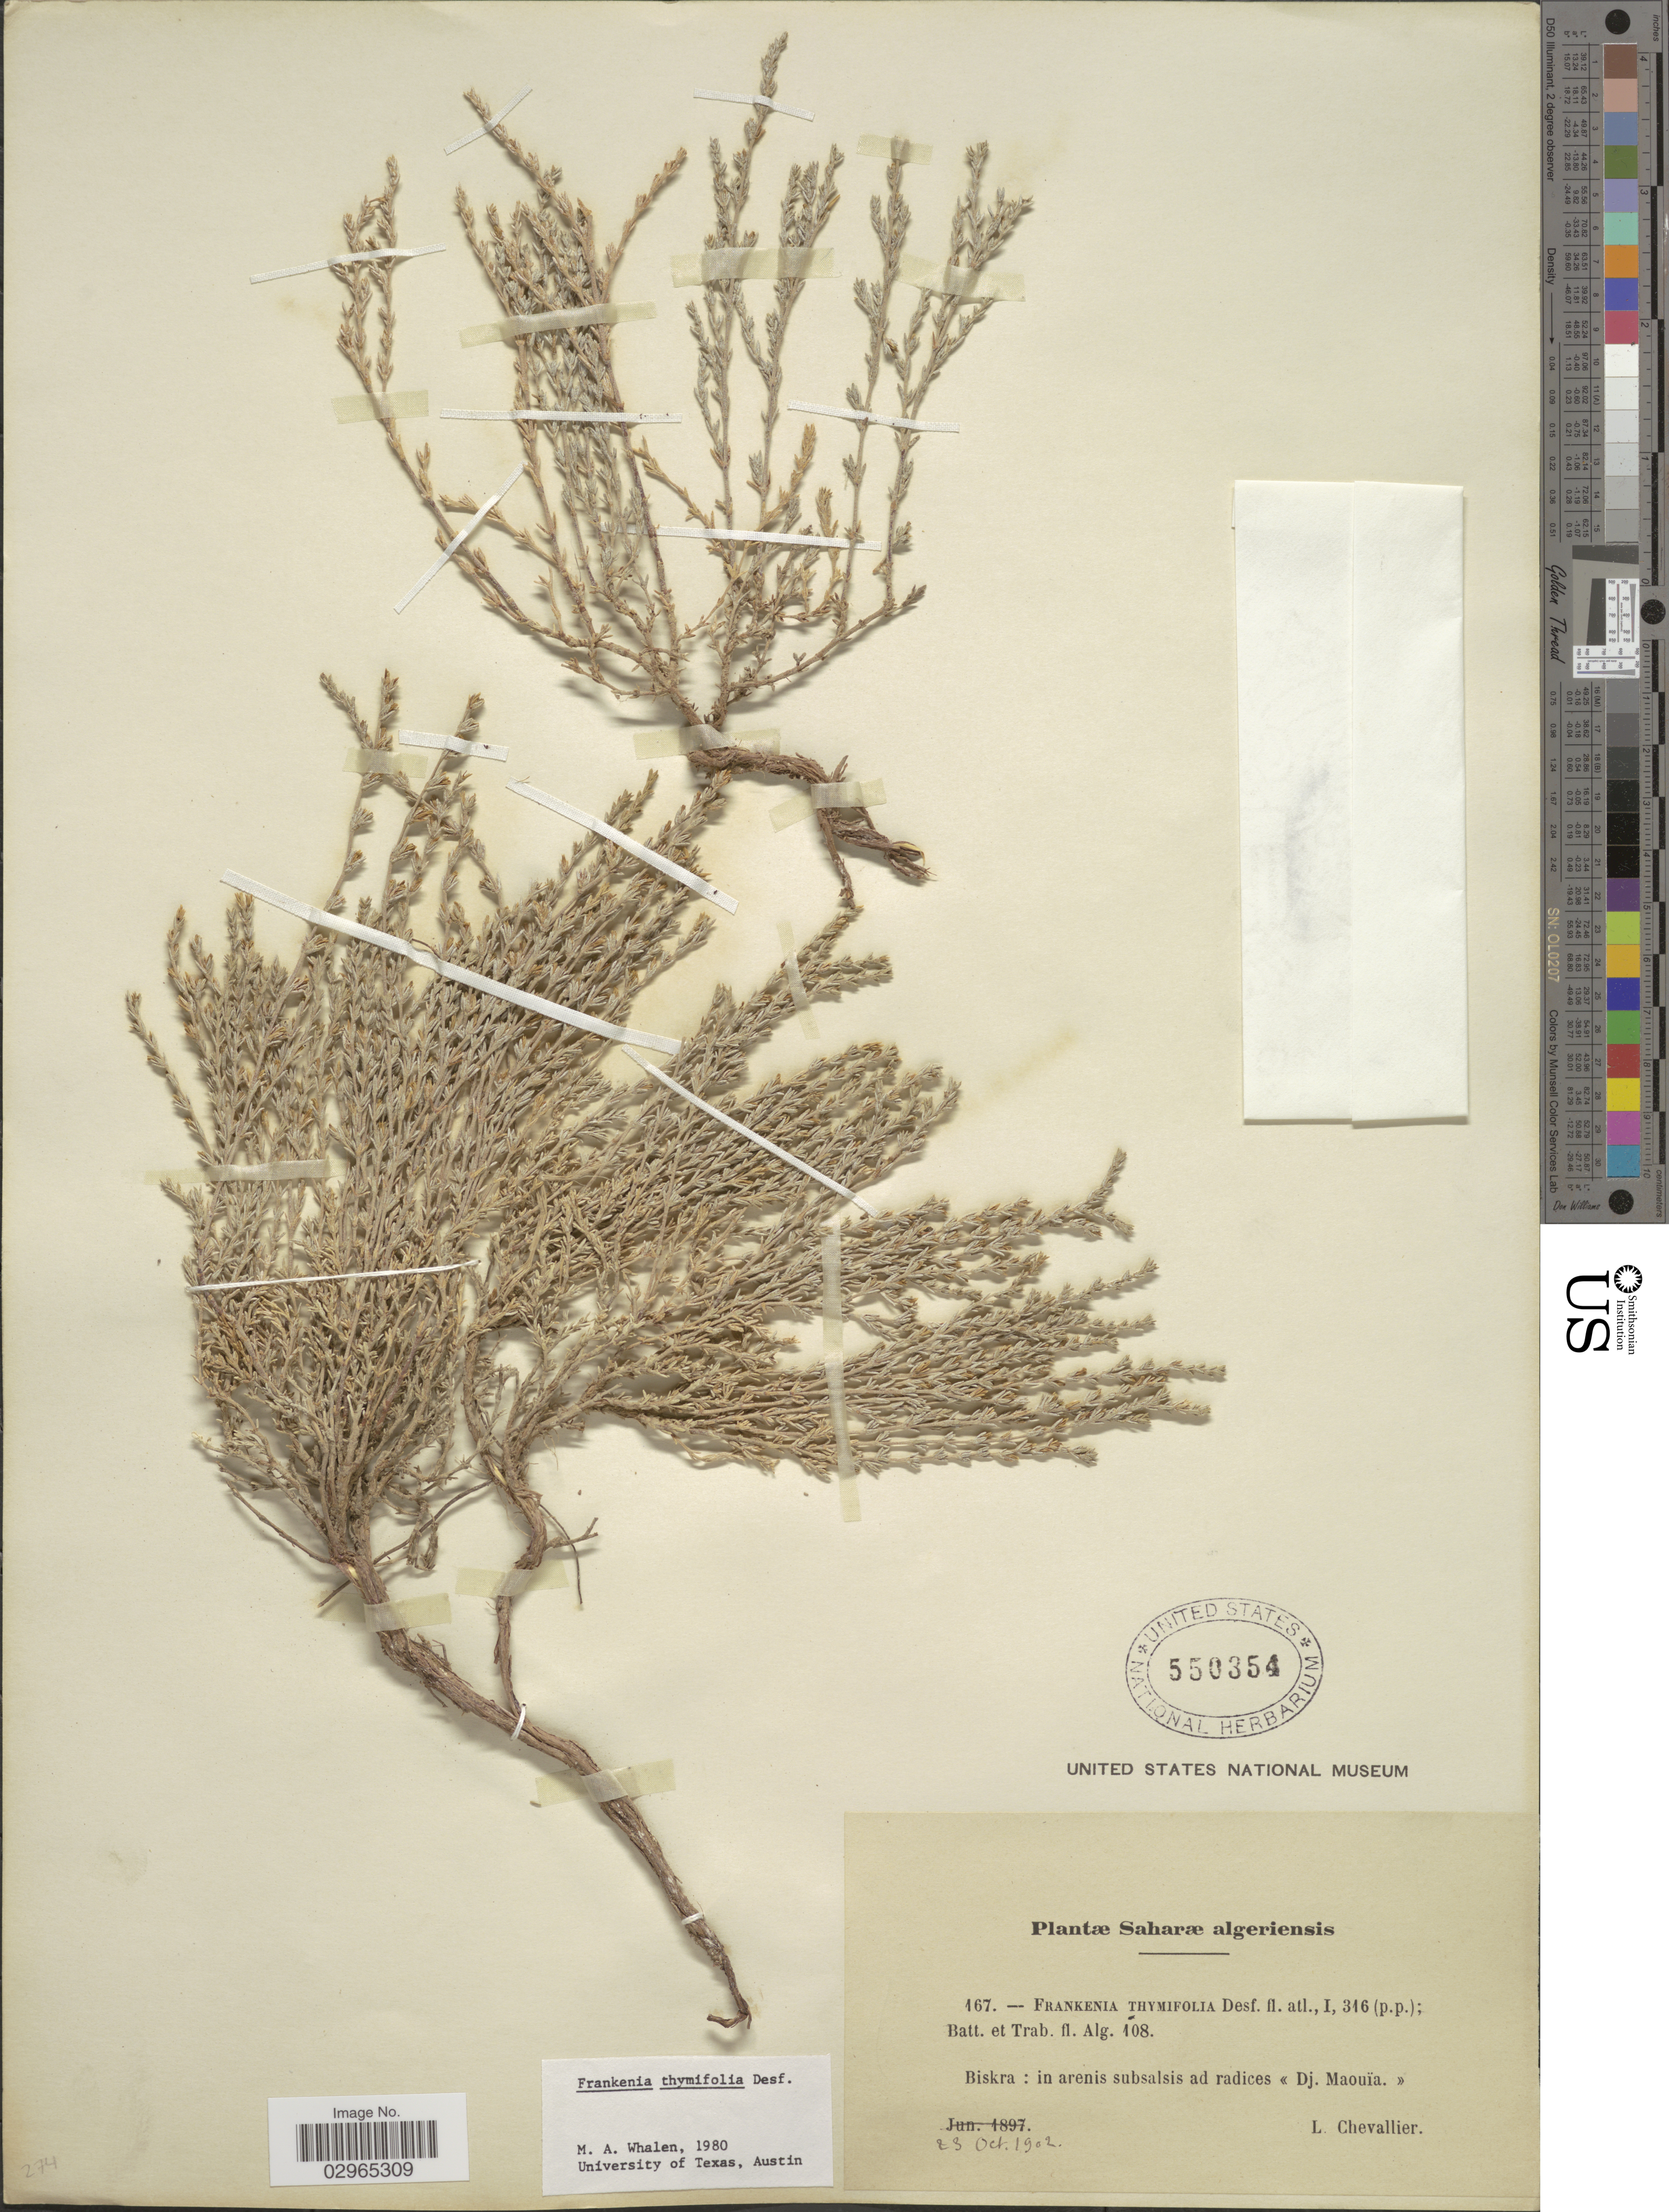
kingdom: Plantae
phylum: Tracheophyta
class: Magnoliopsida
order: Caryophyllales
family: Frankeniaceae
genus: Frankenia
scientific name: Frankenia thymifolia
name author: Desf.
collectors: L. Chevallier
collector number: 167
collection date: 1902-10-23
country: Algeria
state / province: Biskra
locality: Saharæ algeriensis. Biskra: in arenis subsalsis ad radices <<Dj. Maouïa>>.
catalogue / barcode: US 550354